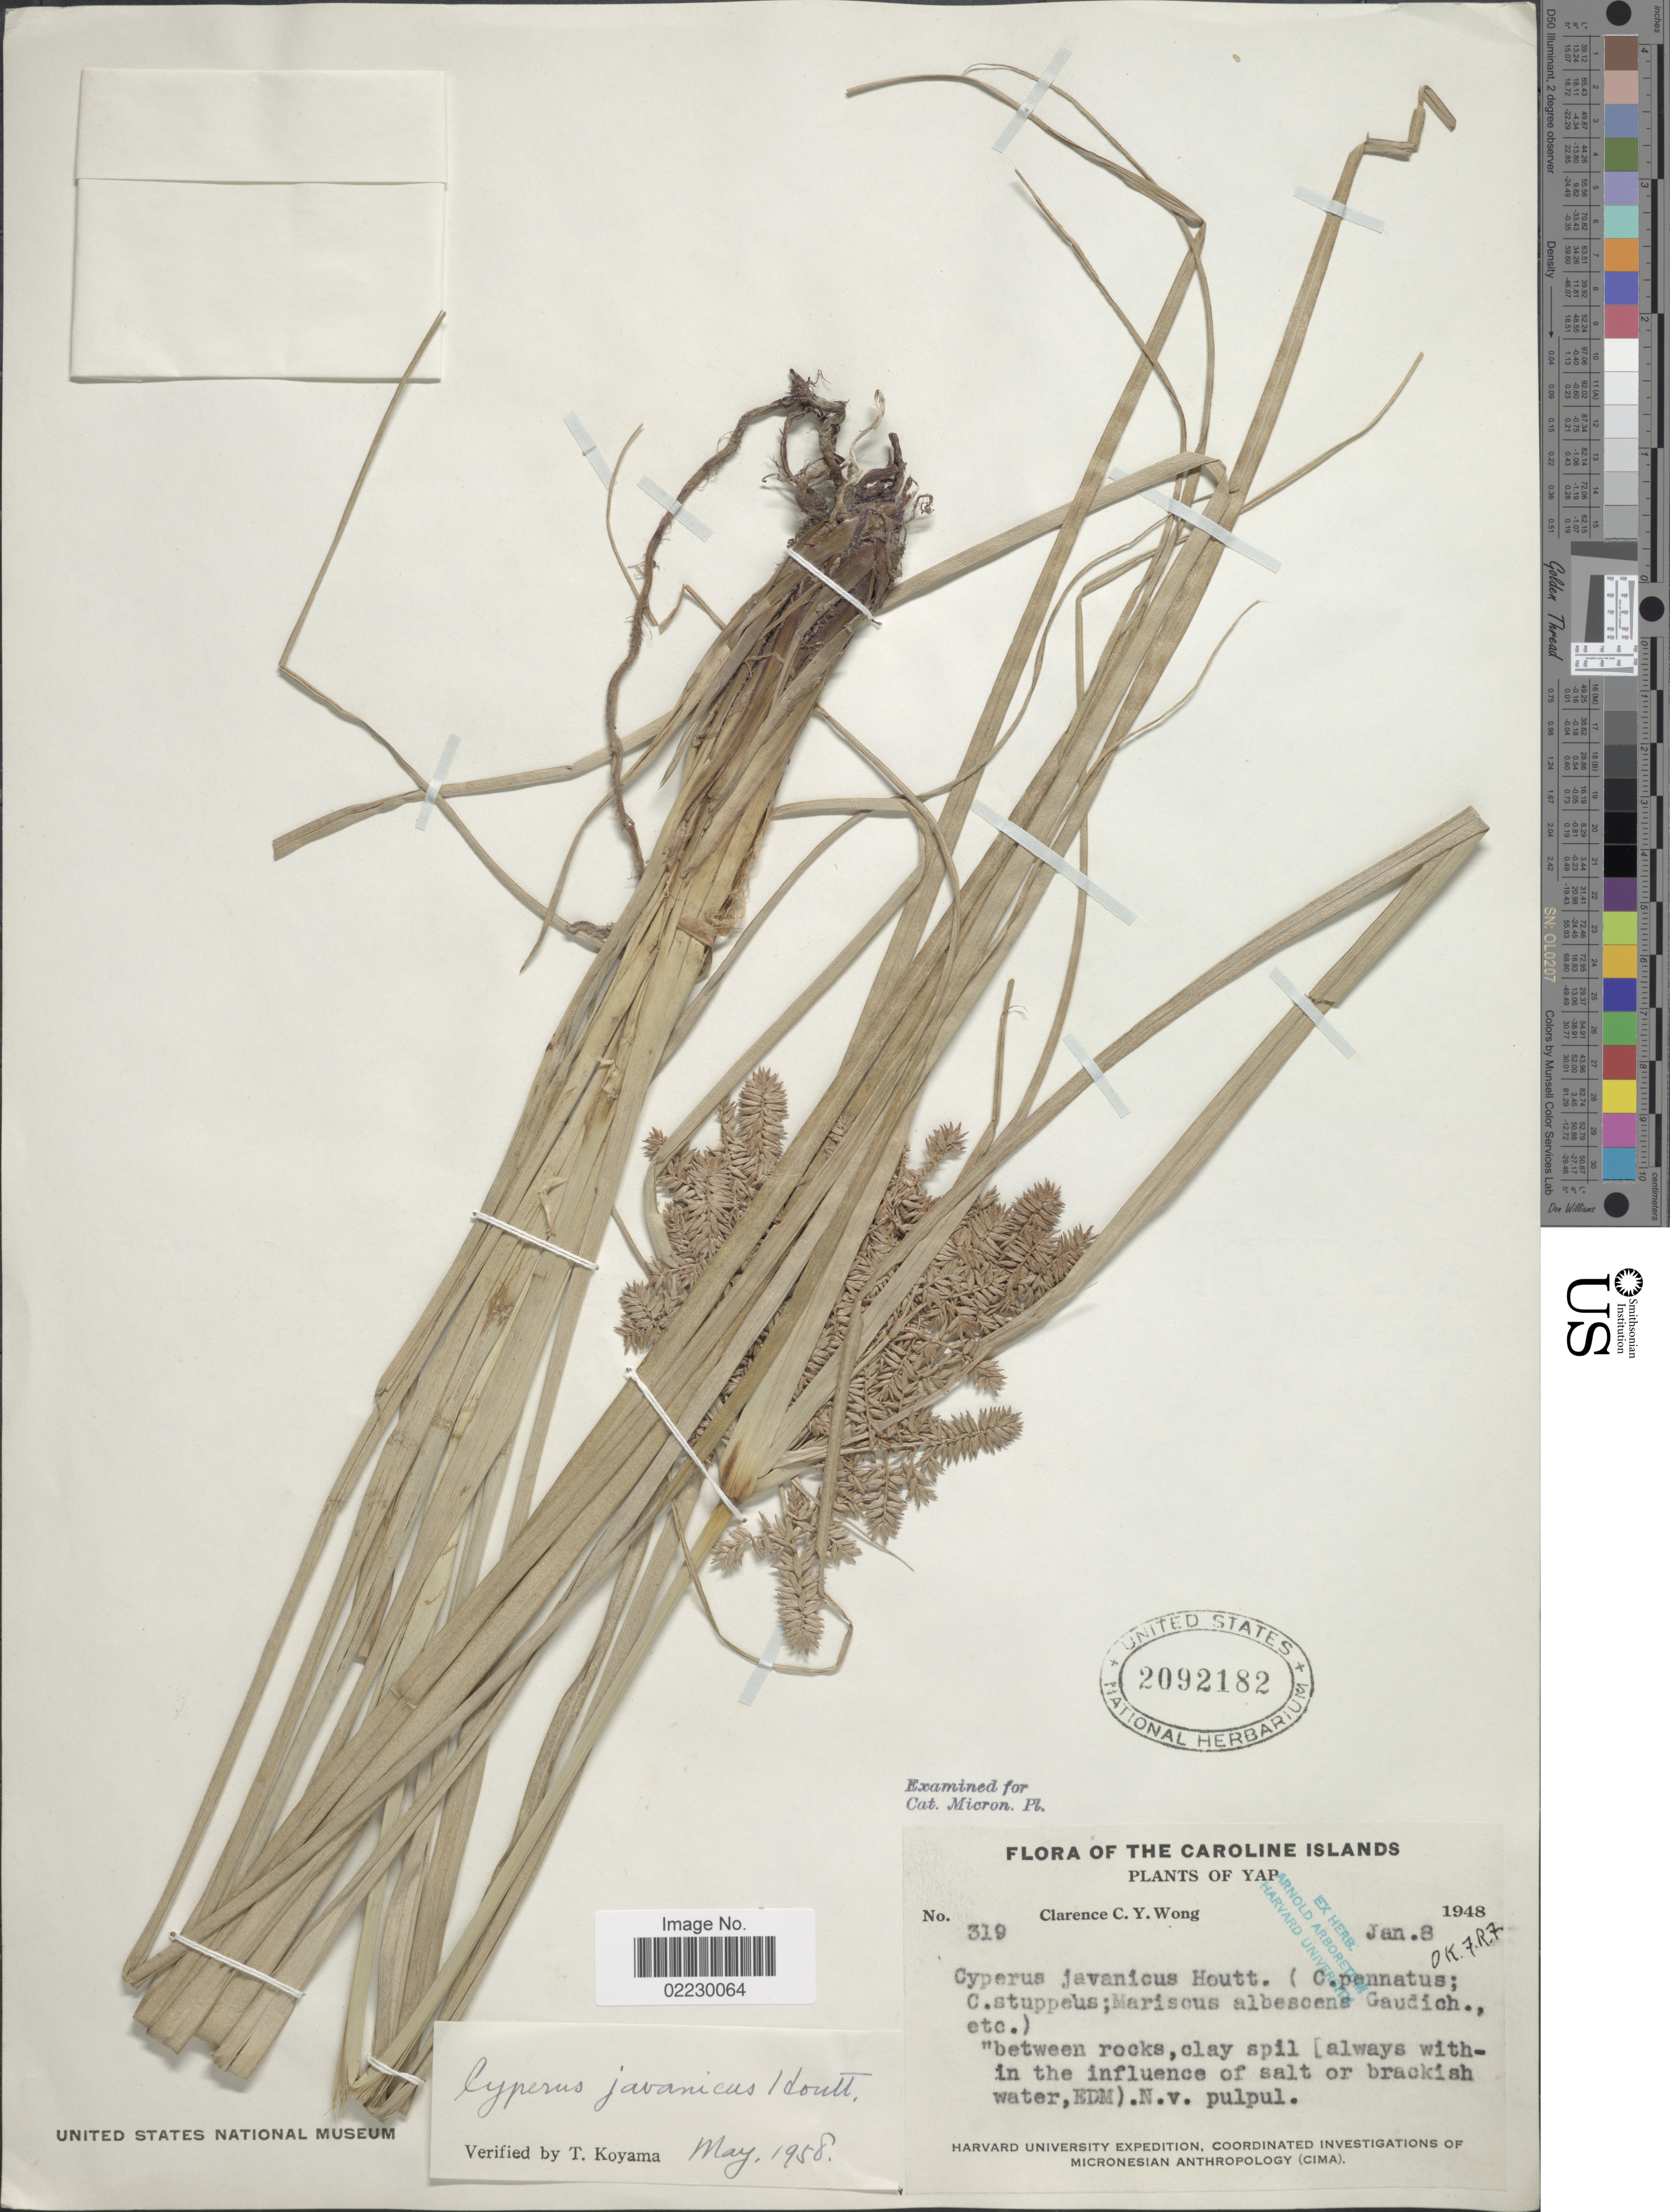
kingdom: Plantae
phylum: Tracheophyta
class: Liliopsida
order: Poales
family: Cyperaceae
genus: Cyperus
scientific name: Cyperus javanicus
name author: Houtt.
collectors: C. Wong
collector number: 319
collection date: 1948-01-08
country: Micronesia, Federated States of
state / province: Yap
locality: The Caroline Islands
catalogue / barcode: US 2092182